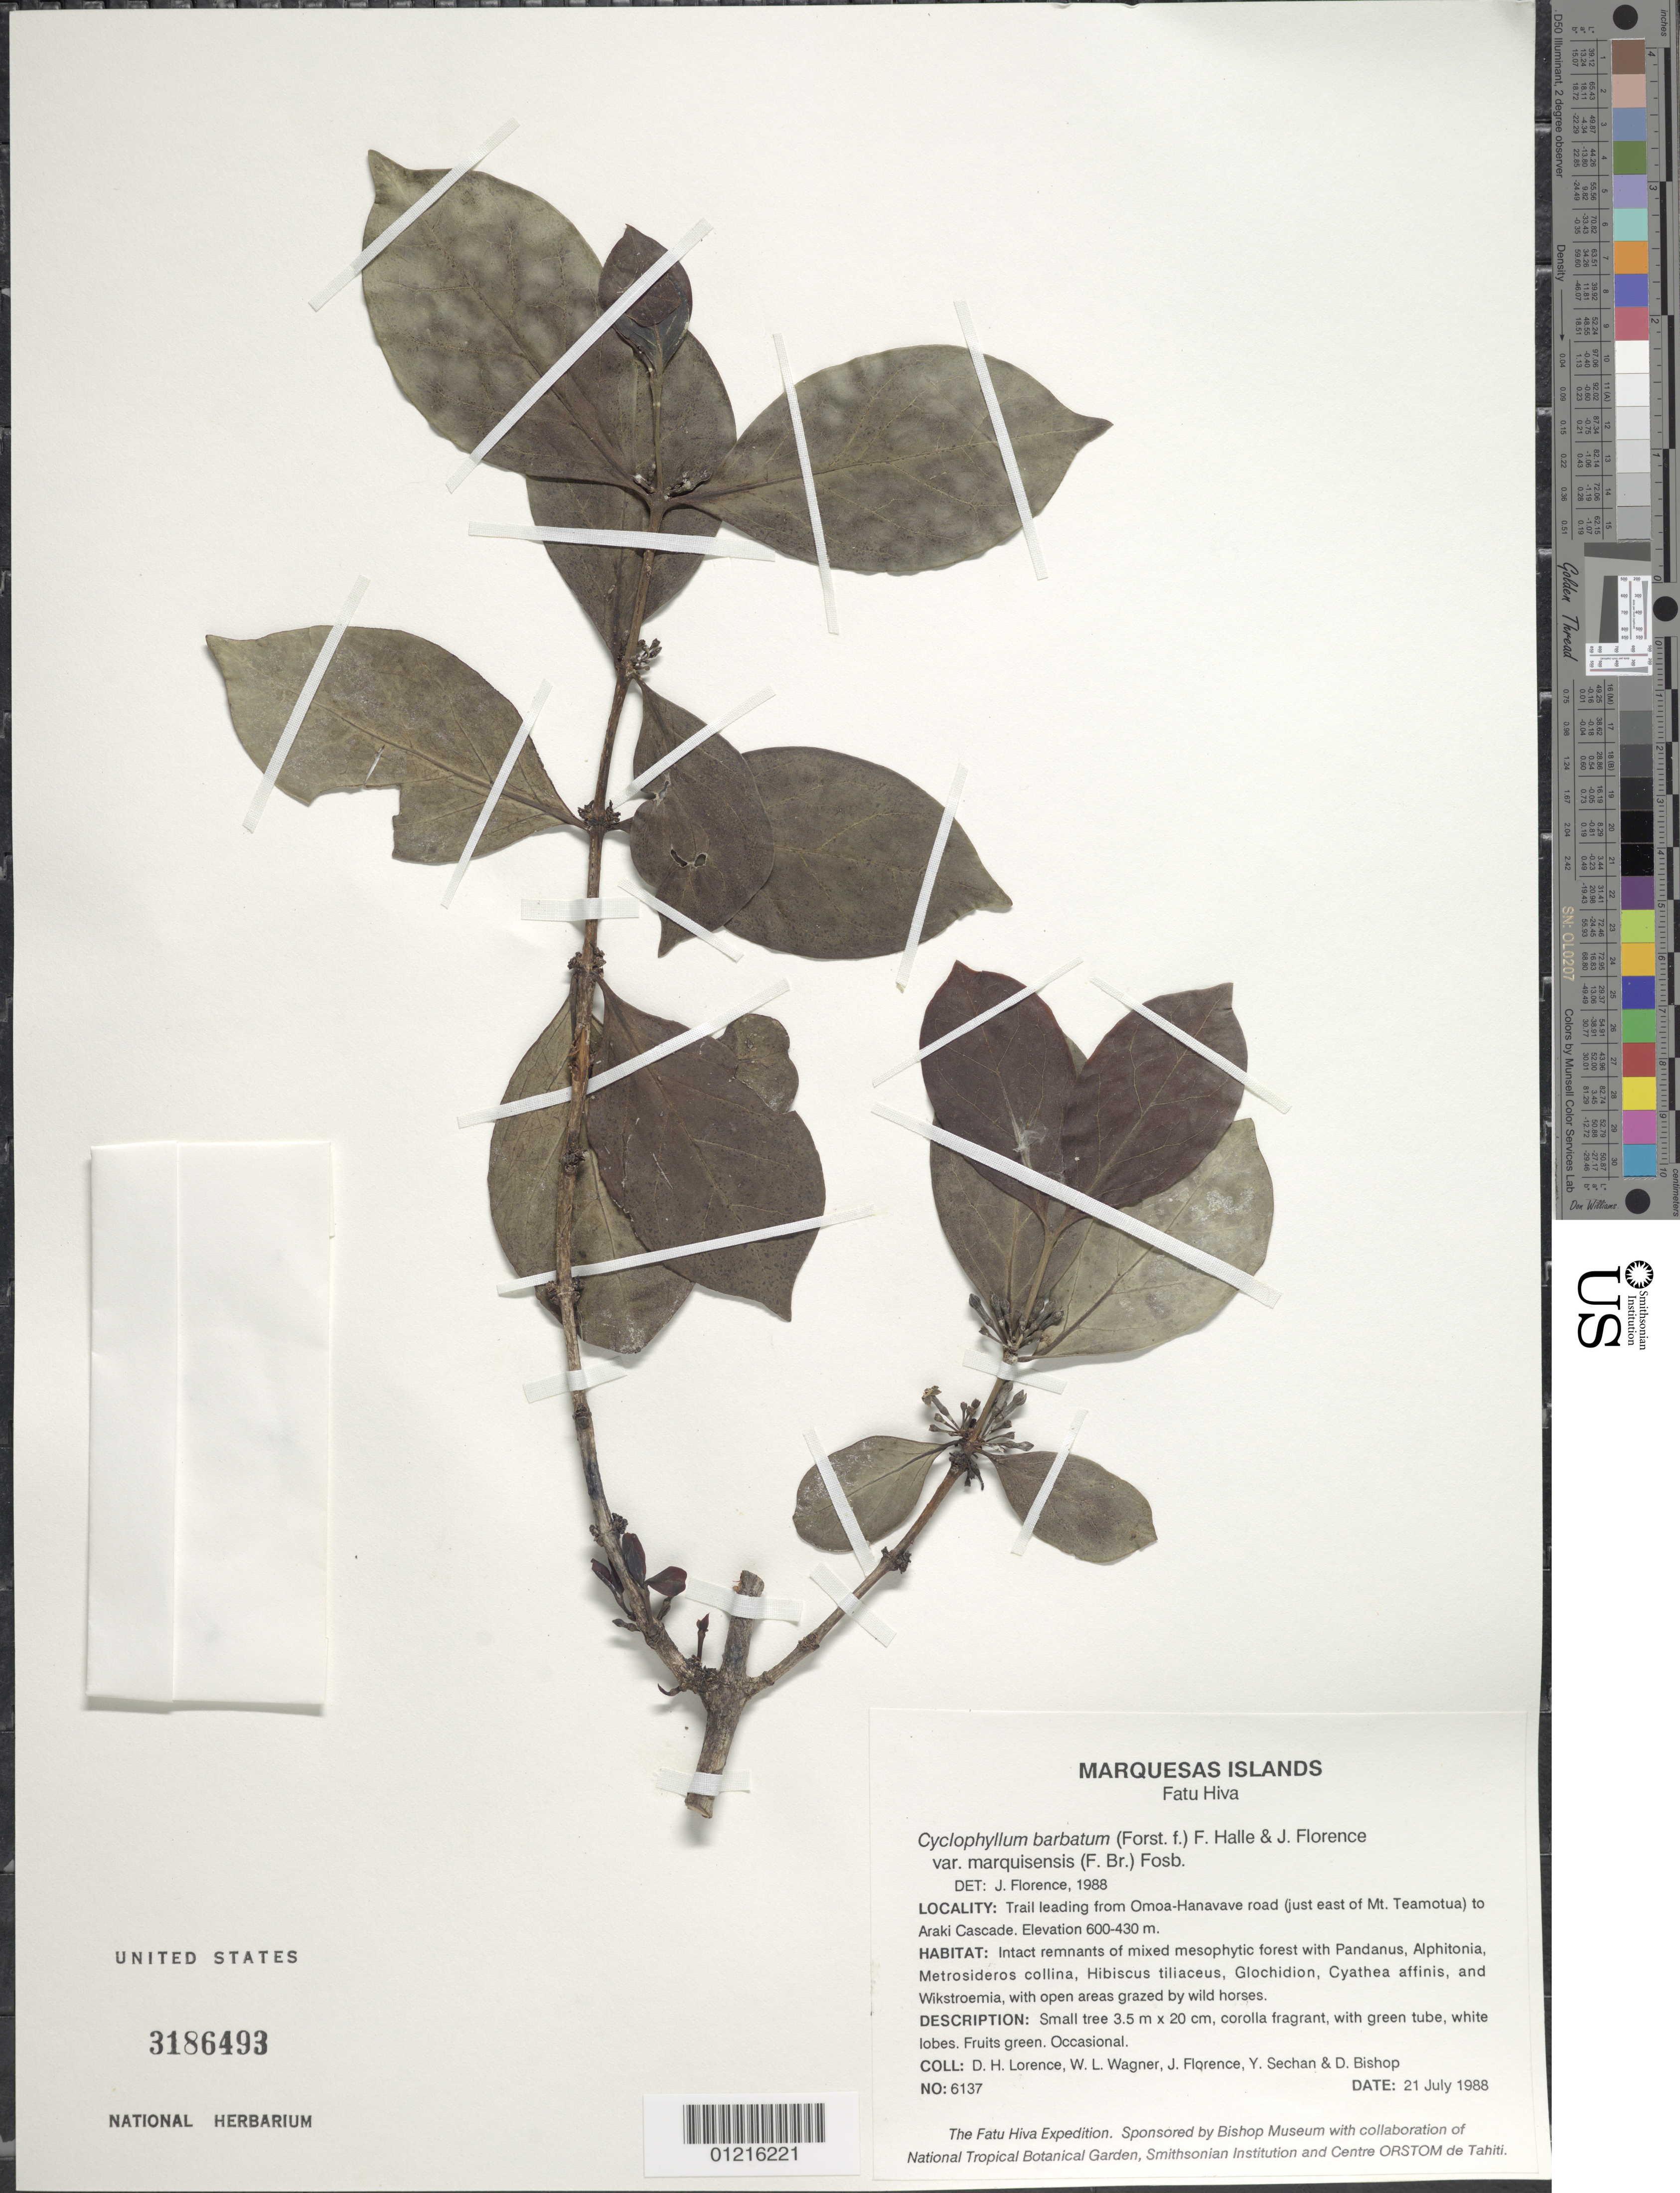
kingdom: Plantae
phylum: Tracheophyta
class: Magnoliopsida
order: Gentianales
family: Rubiaceae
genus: Cyclophyllum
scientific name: Cyclophyllum barbatum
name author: (G. Forst.) N. Hallé & J. Florence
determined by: Lorence, David H., (PTBG), National Tropical Botanical Garden (UNITED STATES)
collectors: D. Lorence, W. L. Wagner, J. Florence, Y. Sechan & D. Bishop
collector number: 6137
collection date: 1988-07-21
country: French Polynesia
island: Fatu Hiva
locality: Trail leading from 'Omo'a-Hanavave road (just E of Mt. Teamotua) to Araki Cascade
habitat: Intact remnants of mixed mesophytic forest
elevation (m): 430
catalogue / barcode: US 3186493